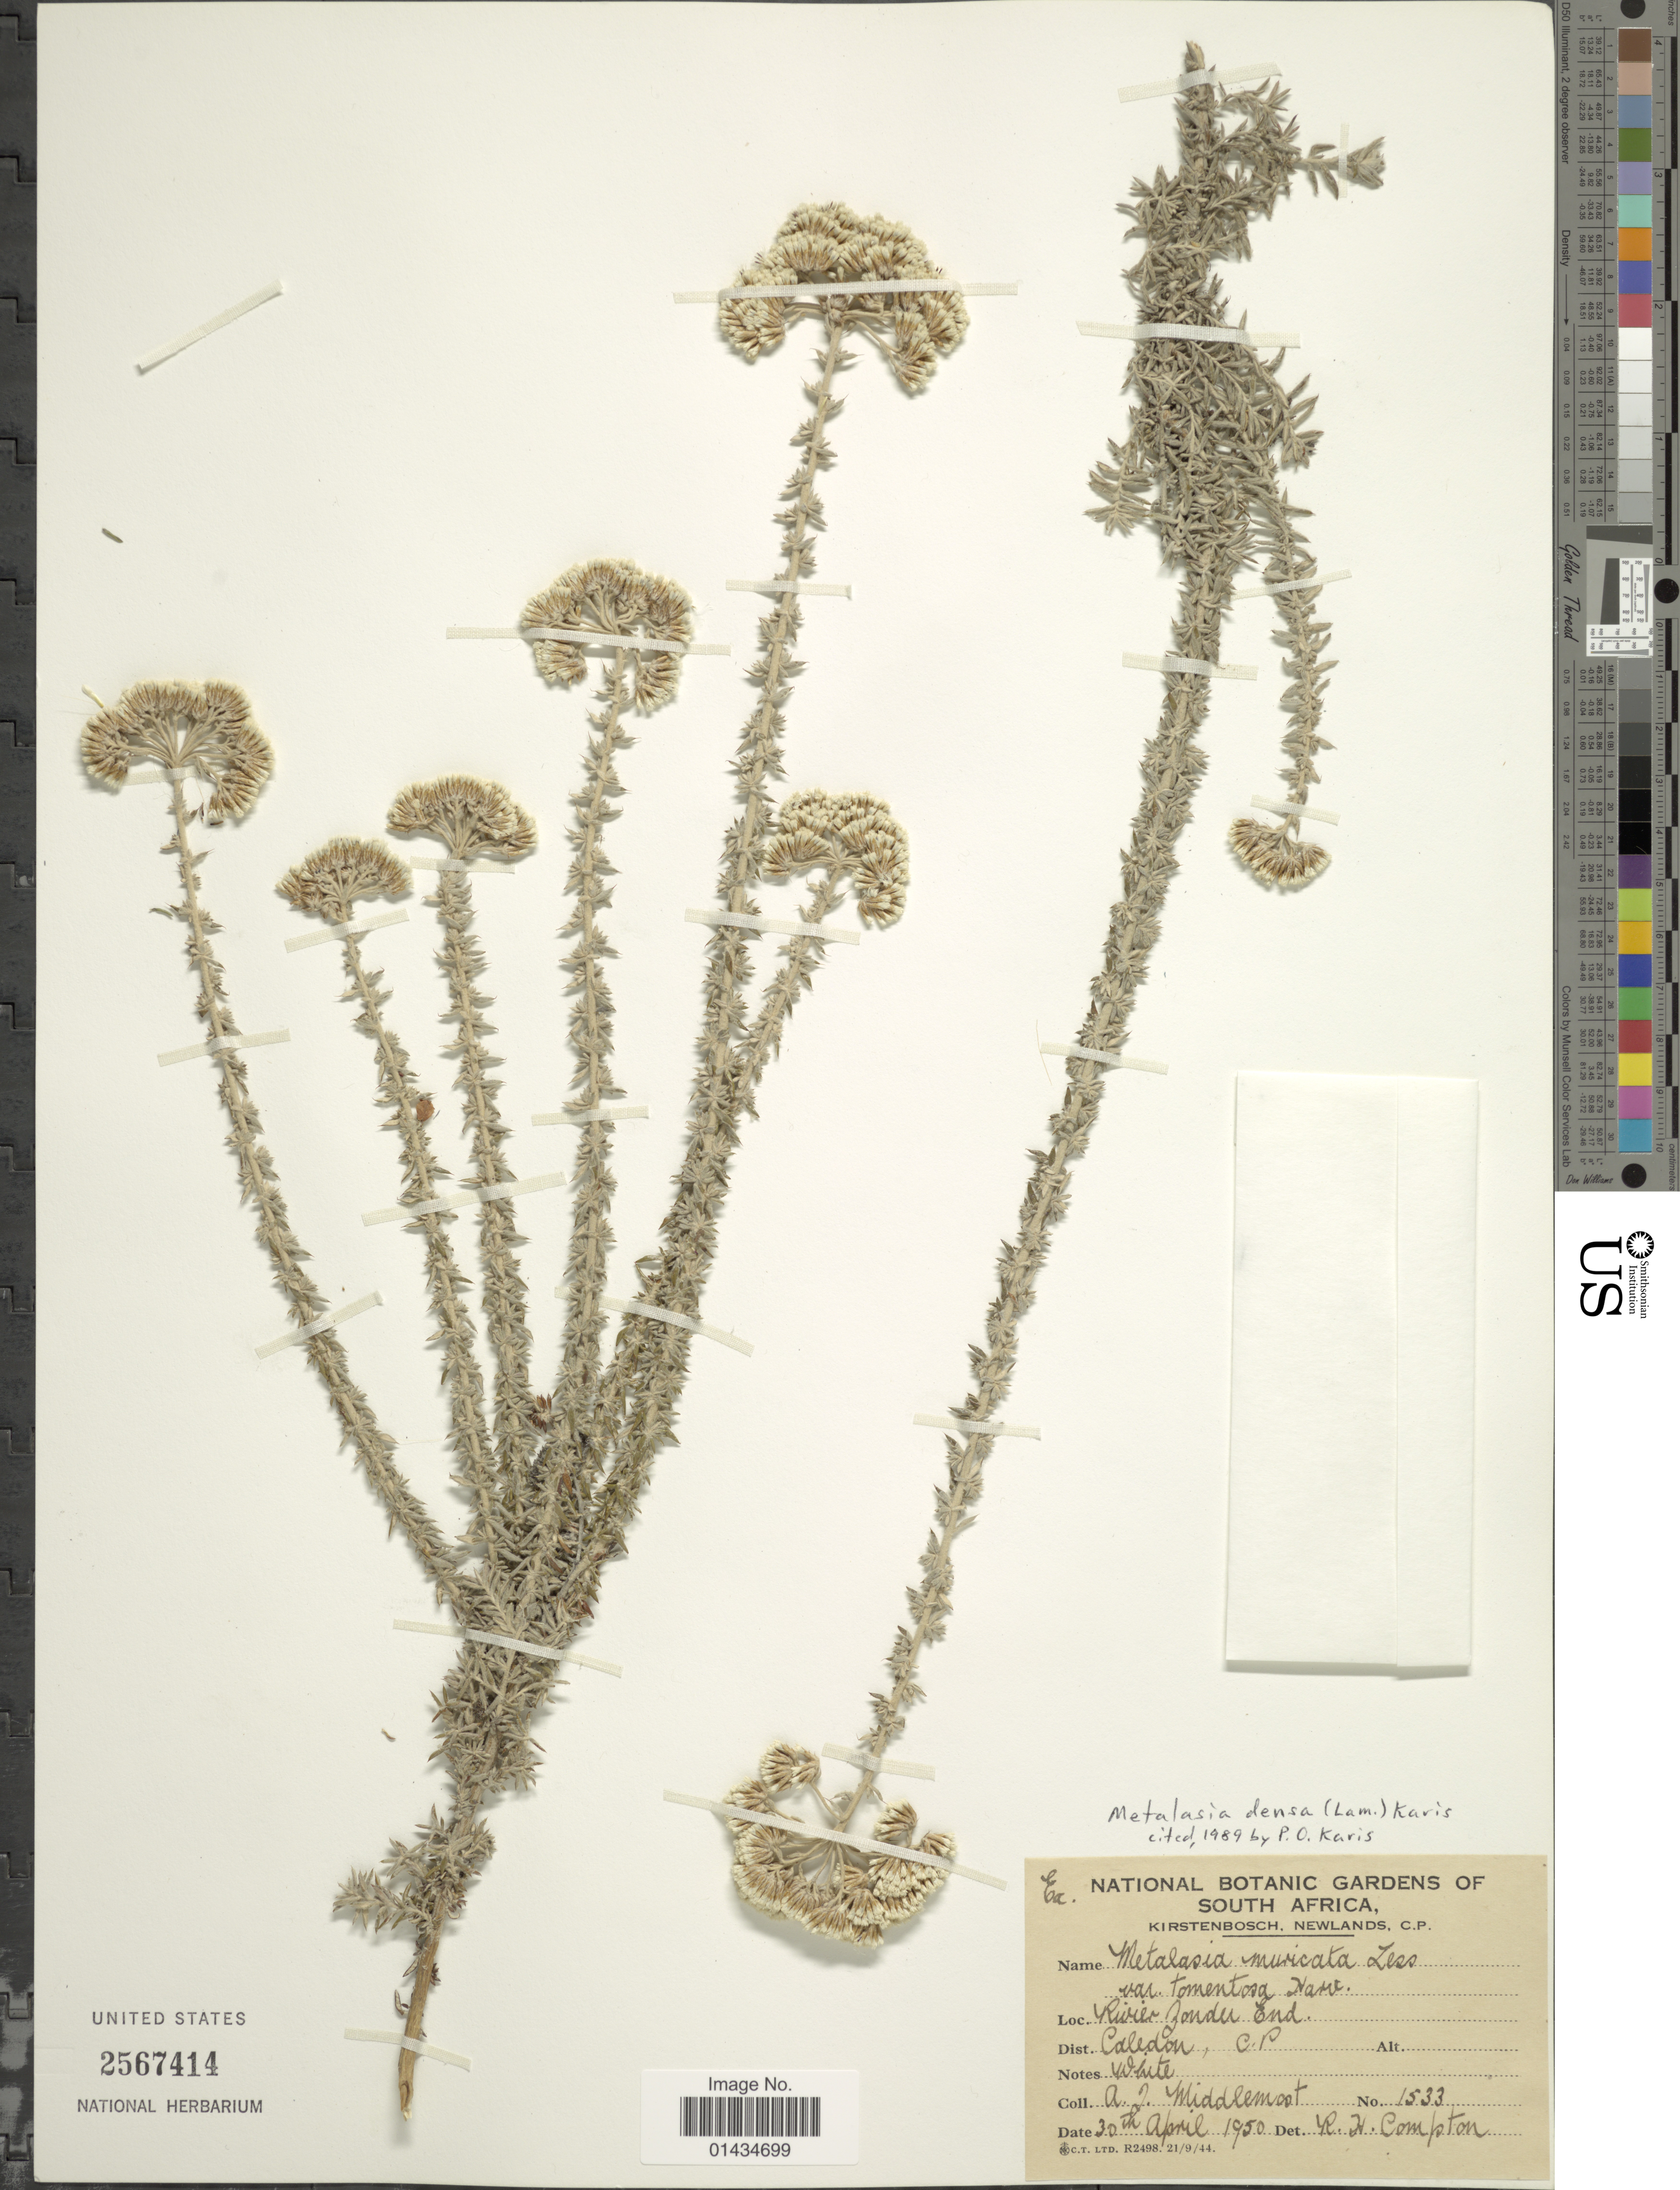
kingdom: Plantae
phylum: Tracheophyta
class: Magnoliopsida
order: Asterales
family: Asteraceae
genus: Metalasia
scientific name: Metalasia densa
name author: (Lam.) P.O. Karis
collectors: A. Middlemost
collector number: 1533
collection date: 1950-04-30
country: South Africa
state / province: Western Cape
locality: River Zonder End., Dist. Caledon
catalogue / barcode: US 2567414